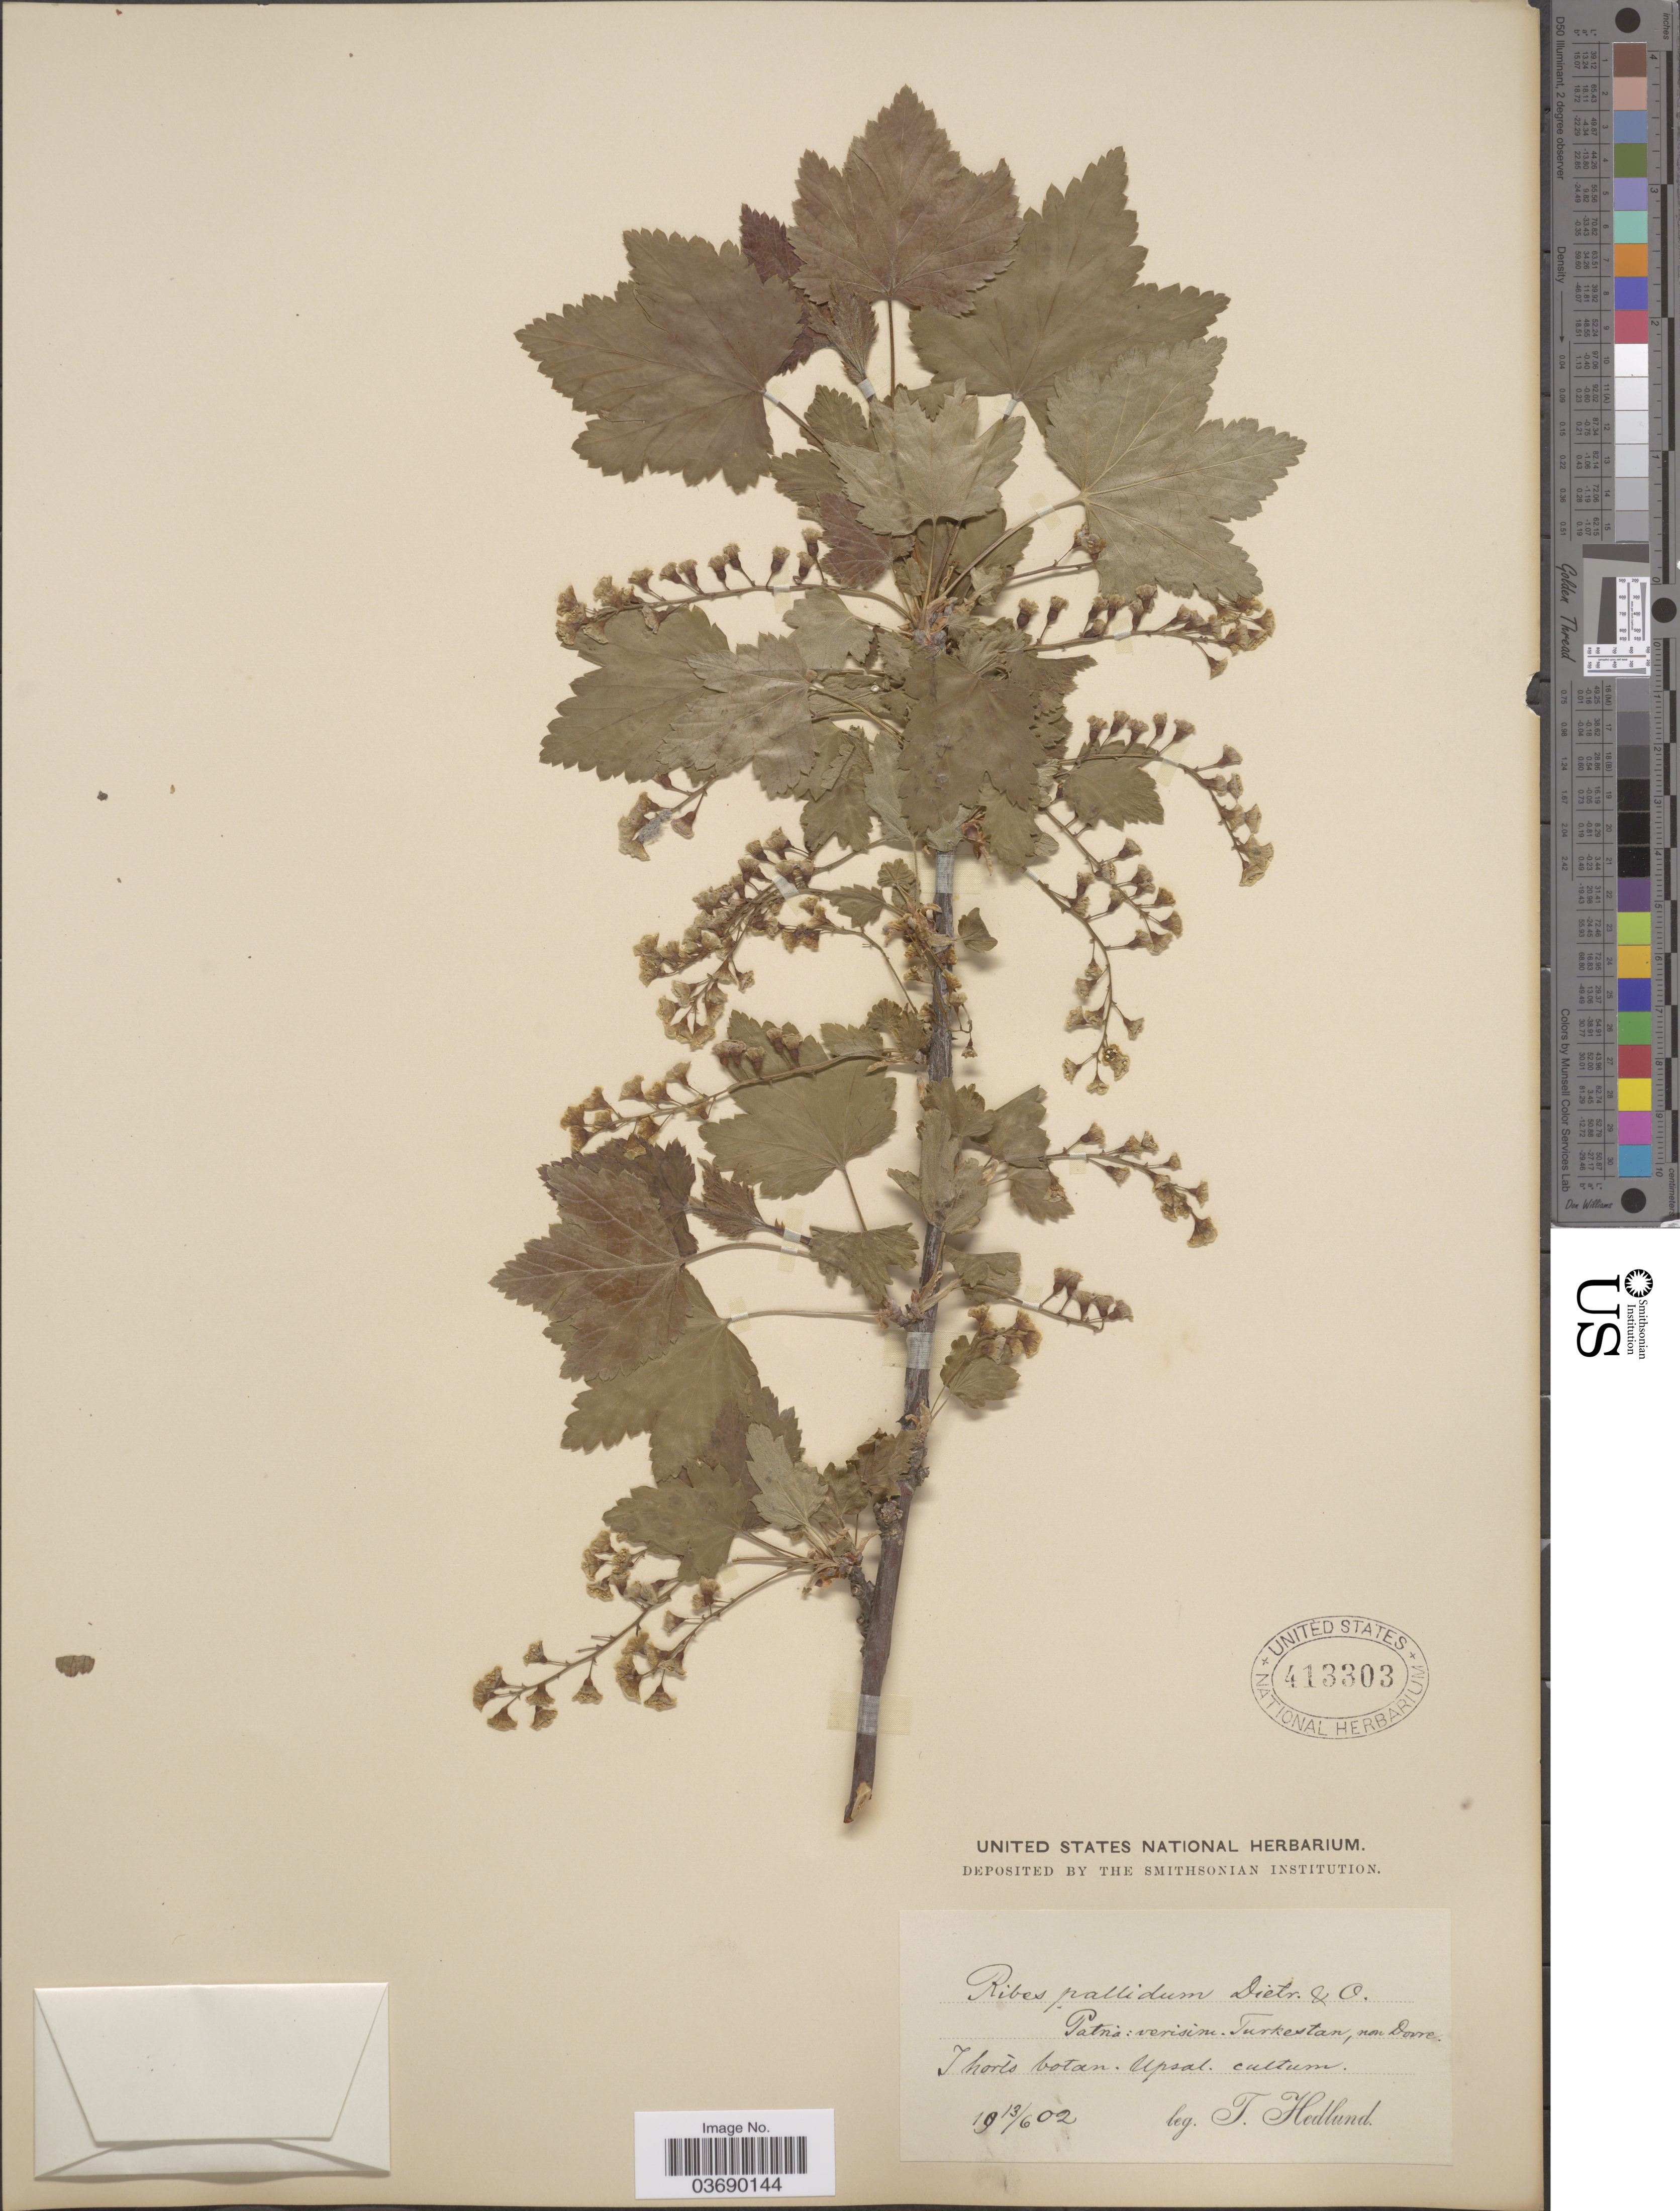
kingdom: Plantae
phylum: Tracheophyta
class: Magnoliopsida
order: Saxifragales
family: Grossulariaceae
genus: Ribes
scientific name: Ribes rubrum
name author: L.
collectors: T. Hedlund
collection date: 1902-06-13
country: Sweden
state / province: Uppsala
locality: I horto hotan. Upsal.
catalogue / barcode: US 413303